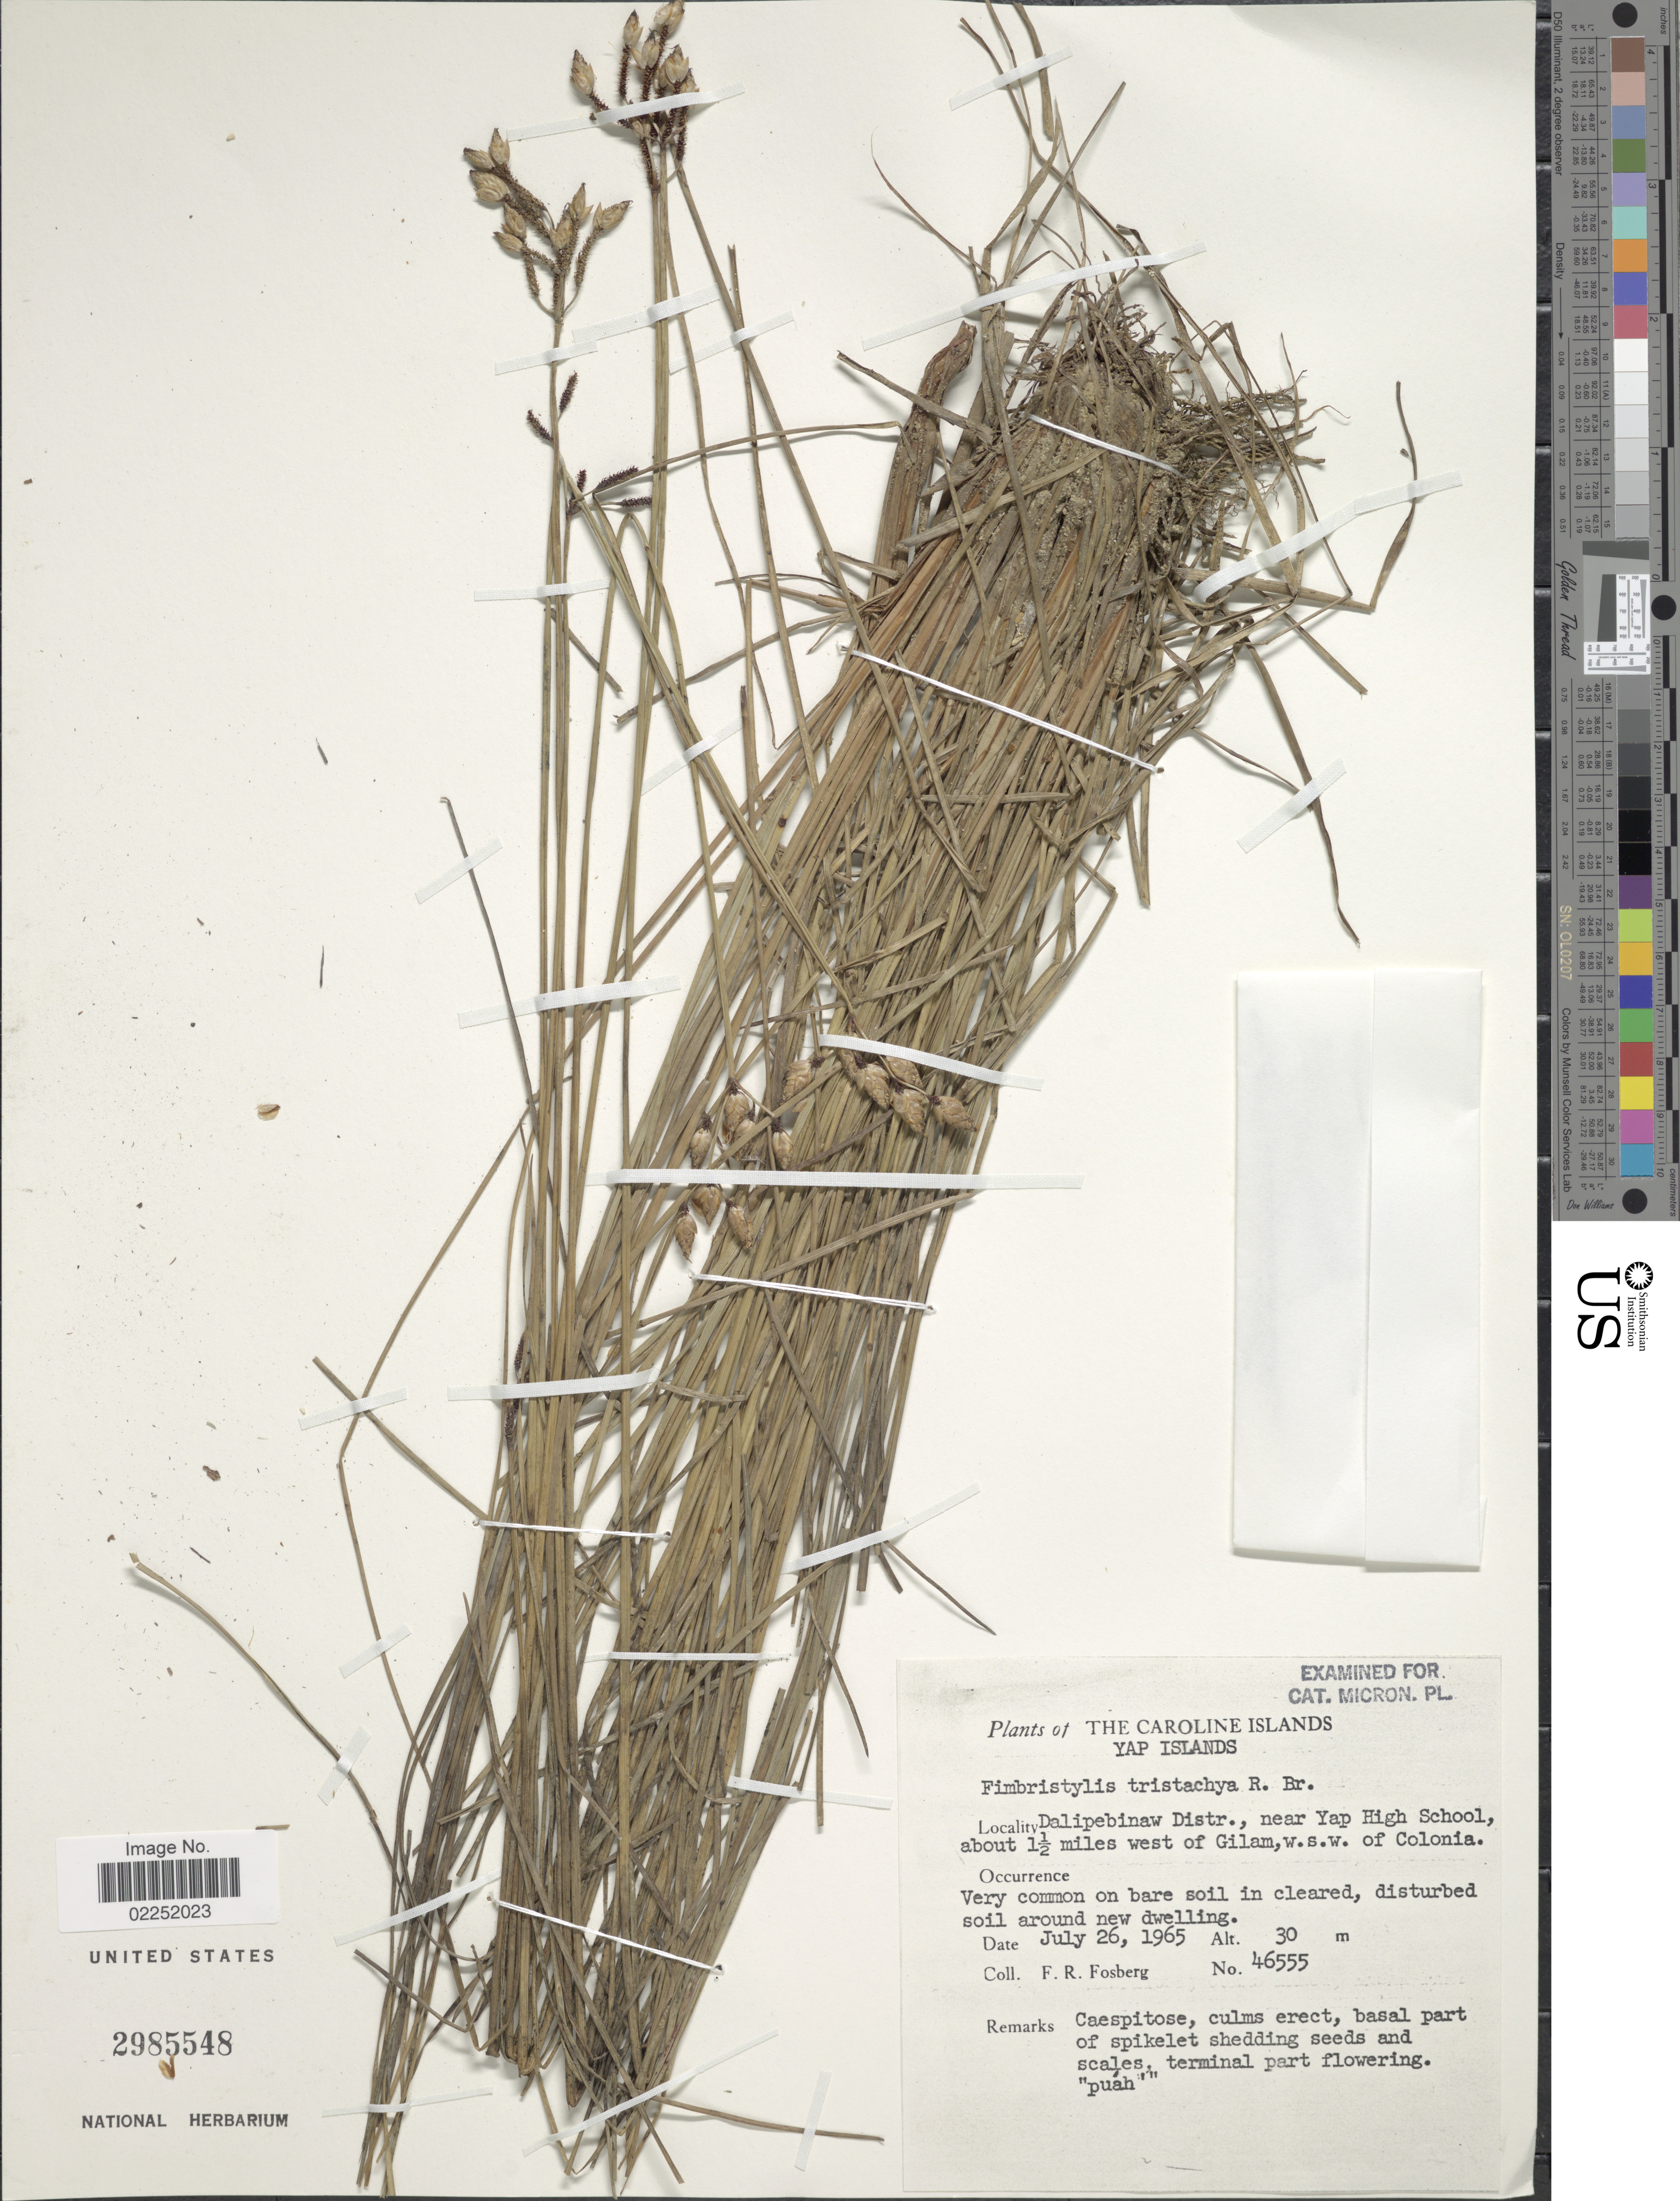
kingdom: Plantae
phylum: Tracheophyta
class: Liliopsida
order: Poales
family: Cyperaceae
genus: Fimbristylis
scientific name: Fimbristylis tristachya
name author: R. Br.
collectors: F. R. Fosberg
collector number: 46555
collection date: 1965-07-26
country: Micronesia, Federated States of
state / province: Yap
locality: The Caroline Islands, Yap Islands, Dalipebinaw Distr., near Yap High School, about 1½ miles west of Gilam, w.s.w. of Colonia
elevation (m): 30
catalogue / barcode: US 2985548